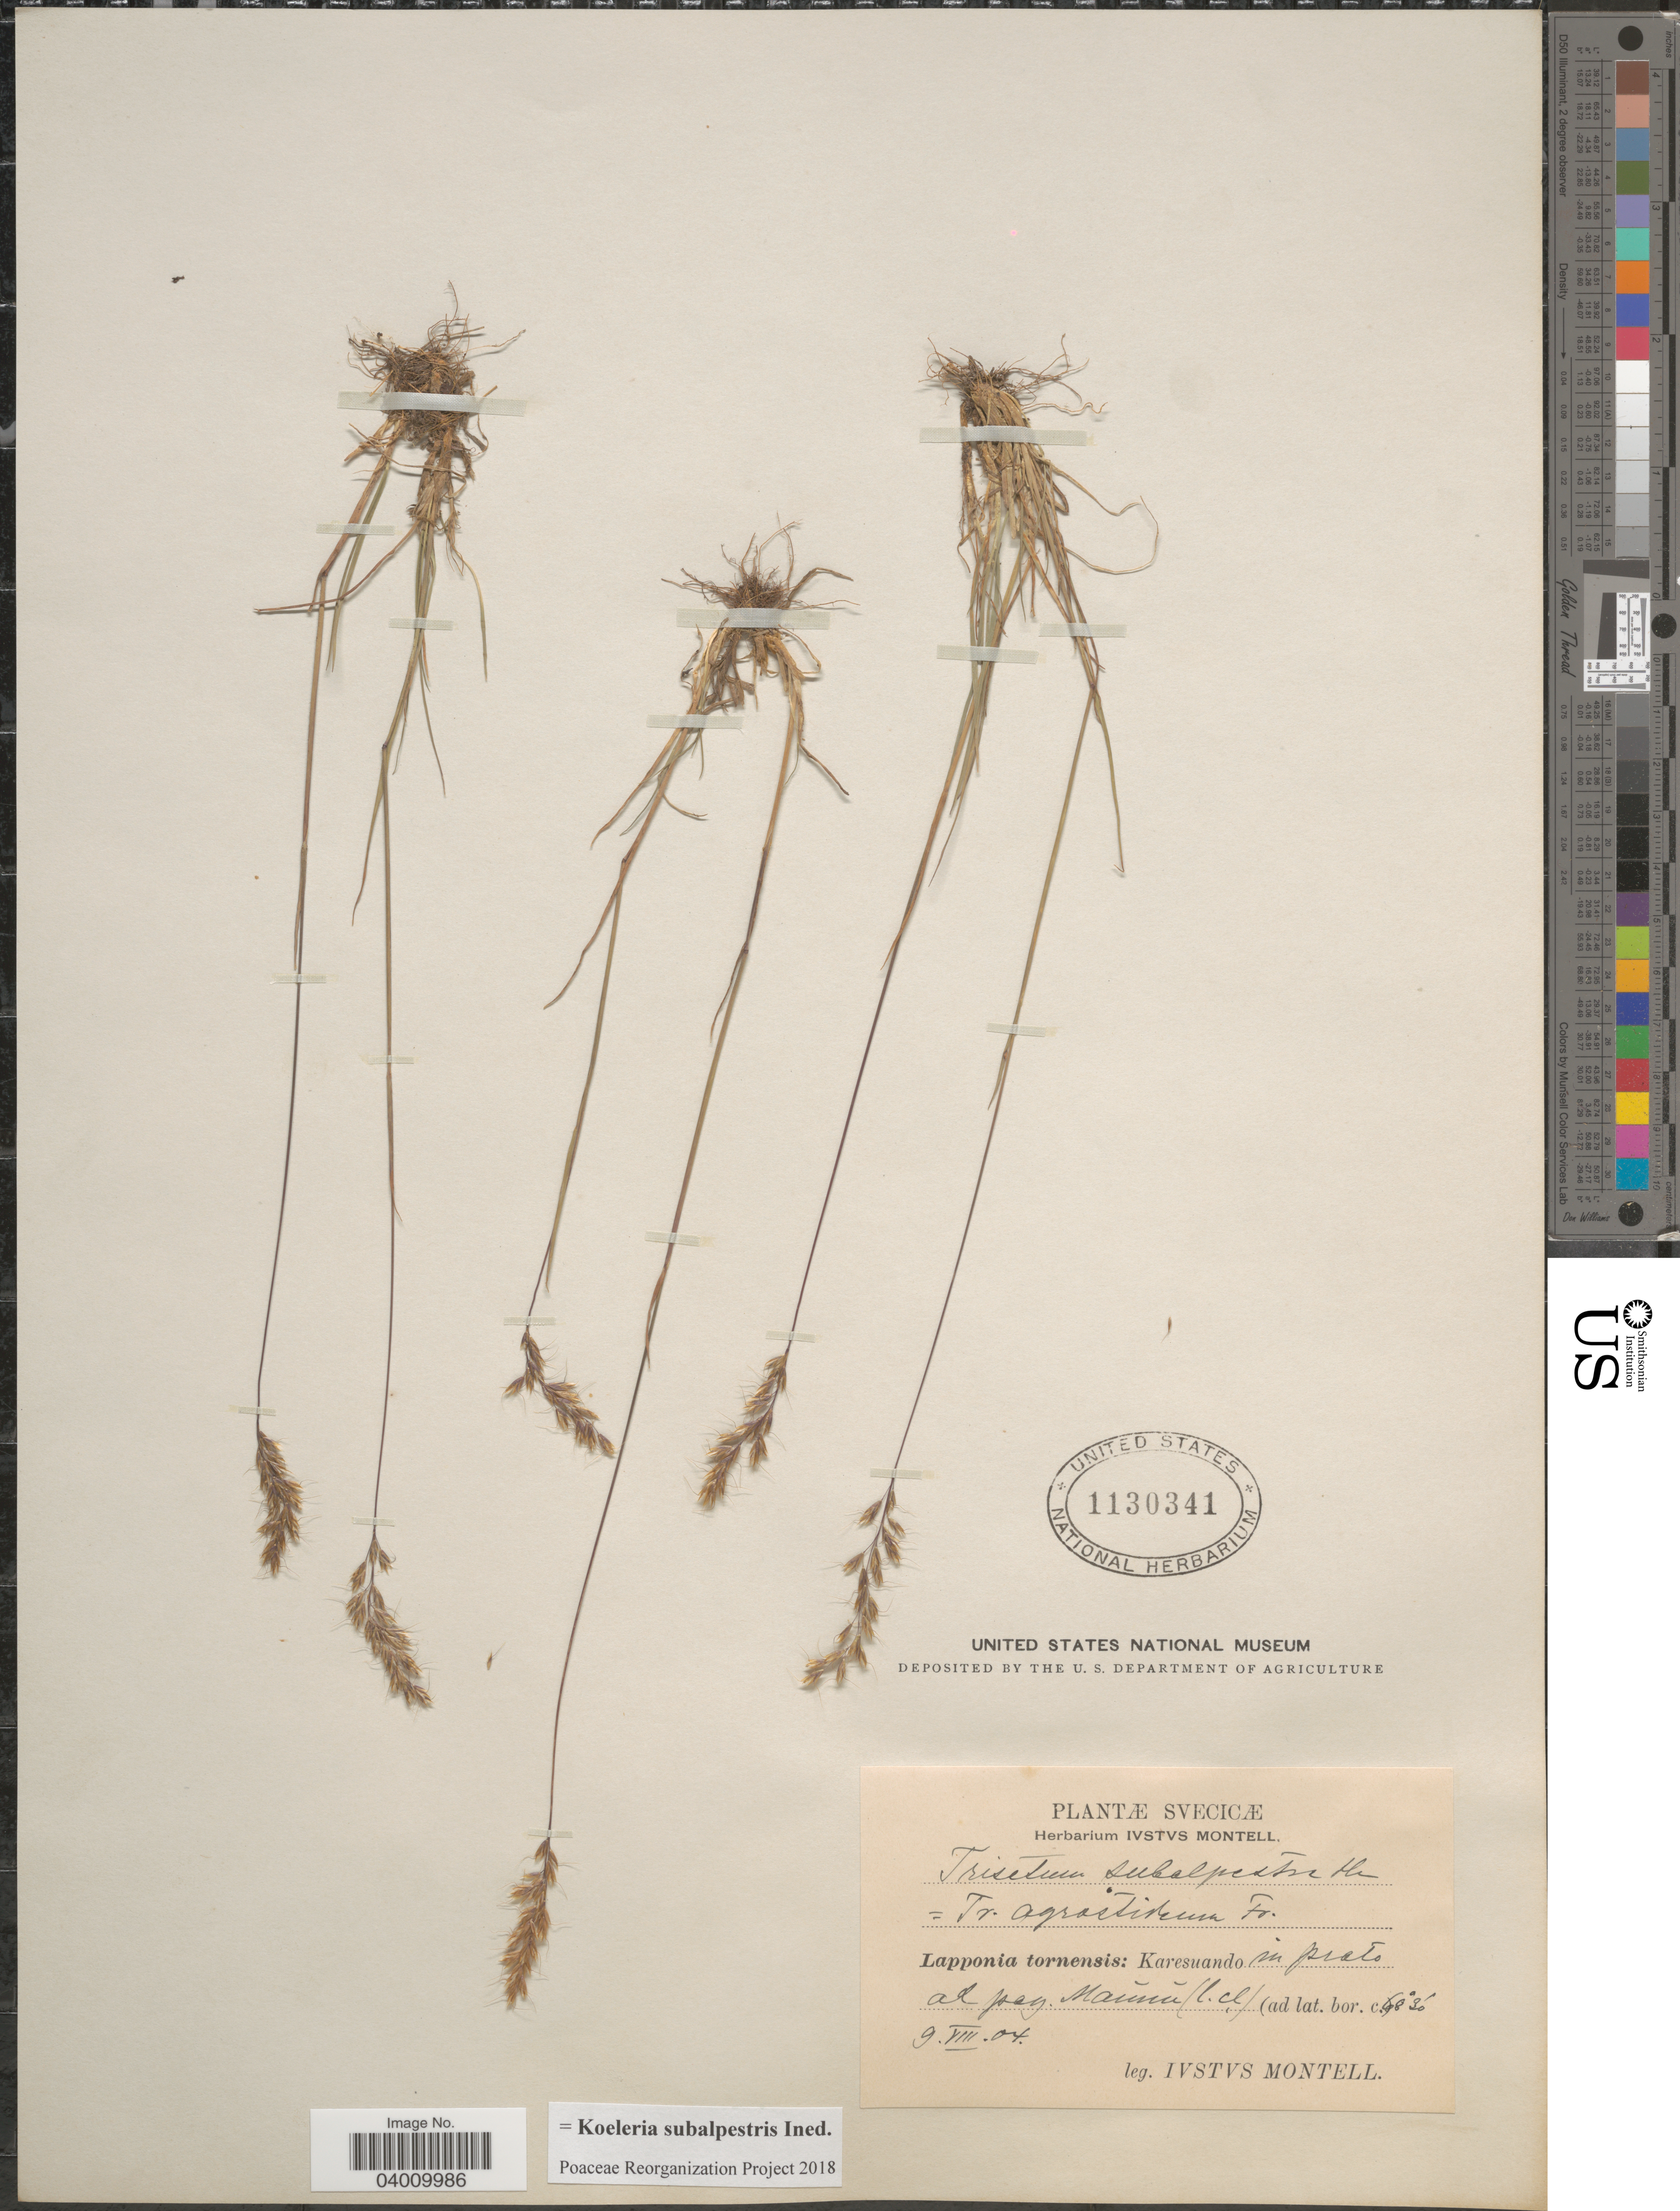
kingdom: Plantae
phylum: Tracheophyta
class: Liliopsida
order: Poales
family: Poaceae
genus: Koeleria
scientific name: Koeleria subalpestris ined.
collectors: I. Montell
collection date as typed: Transcribed d/m/y: 9/8/4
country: Finland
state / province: Lappi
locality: Svecicæ. Lapponia tornensis: Karesuando in prato ad pag. Maῡnῡ.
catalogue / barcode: US 1130341